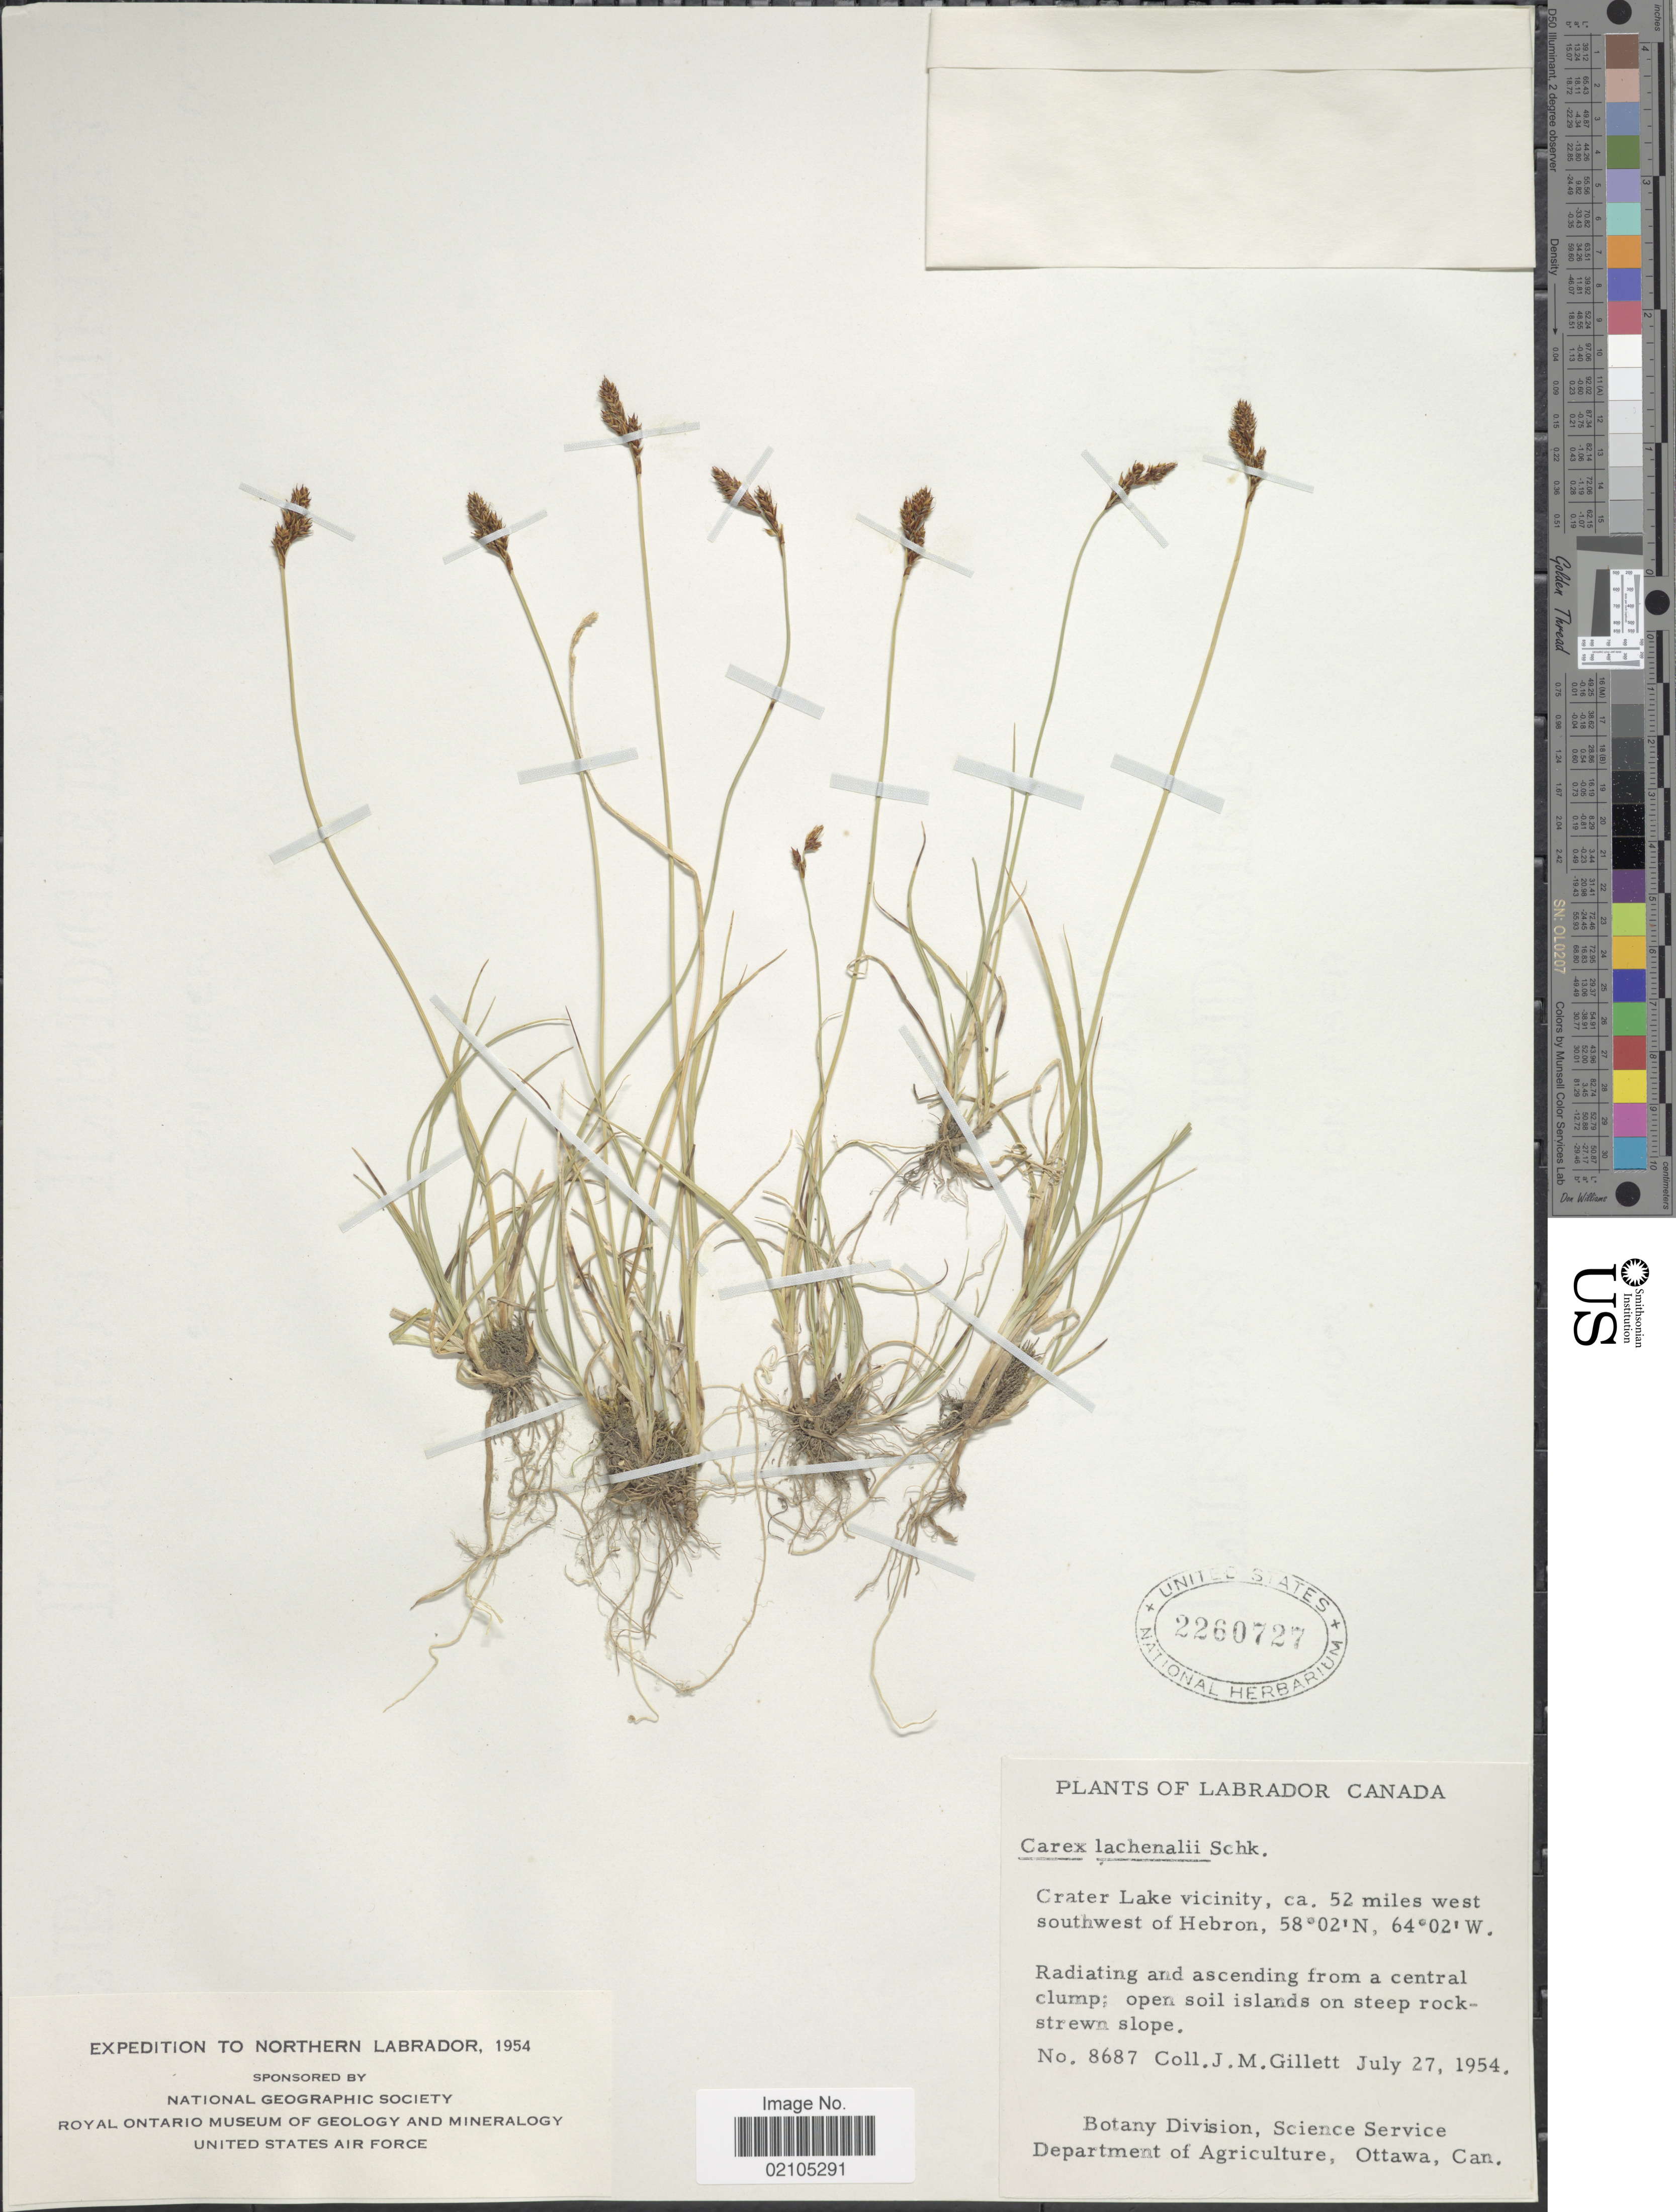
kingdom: Plantae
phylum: Tracheophyta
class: Liliopsida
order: Poales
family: Cyperaceae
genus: Carex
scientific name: Carex lachenalii subsp. lachenalii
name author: Schkuhr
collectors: J. M. Gillett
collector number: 8687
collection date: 1954-07-27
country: Canada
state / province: Newfoundland and Labrador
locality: Labrador, Crater Lake vicinity, ca. 52 miles west southwest of Hebron.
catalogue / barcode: US 2260727